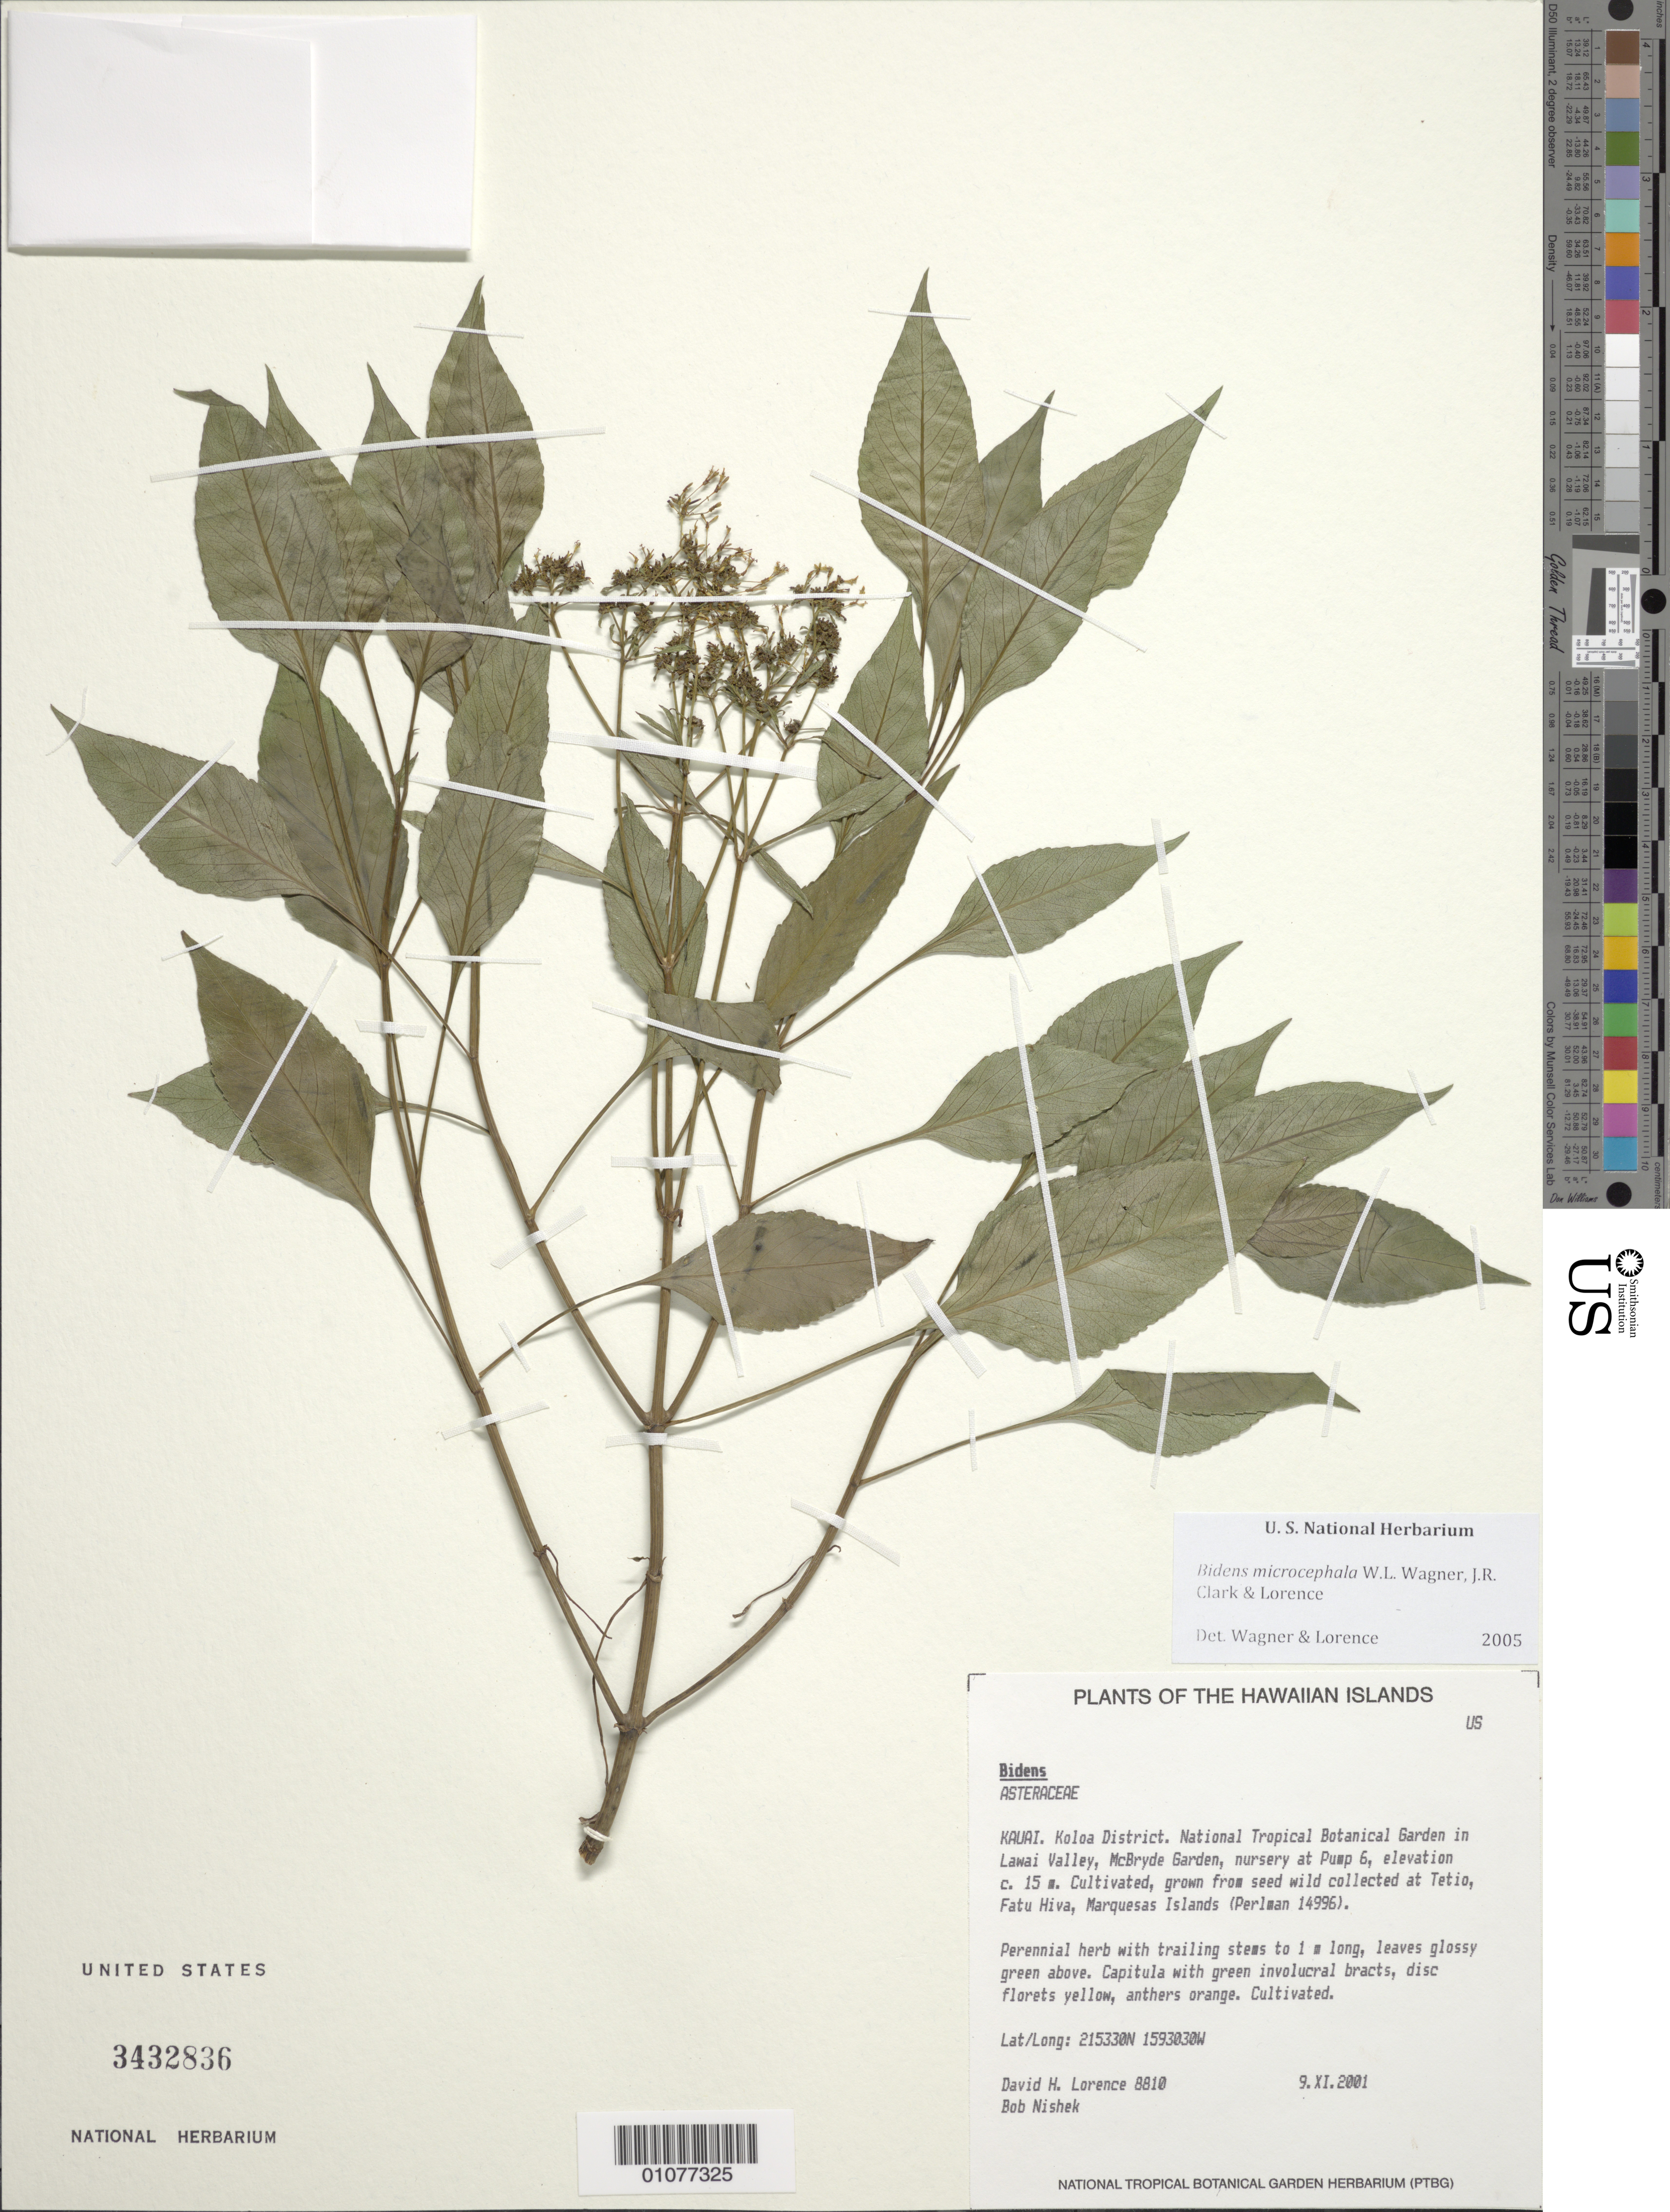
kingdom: Plantae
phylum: Tracheophyta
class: Magnoliopsida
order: Asterales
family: Asteraceae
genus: Bidens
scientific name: Bidens microcephala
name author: W.L. Wagner et al.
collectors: D. Lorence & R. Nishek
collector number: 8810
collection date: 2001-09-09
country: United States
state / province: Hawaii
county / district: Kauai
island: Kaua'i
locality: Koloa District, National Tropical Botanical Garden in Lawai Valley, McBryde Garden, nursery by Pump 6.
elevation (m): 15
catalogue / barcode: US 3432836